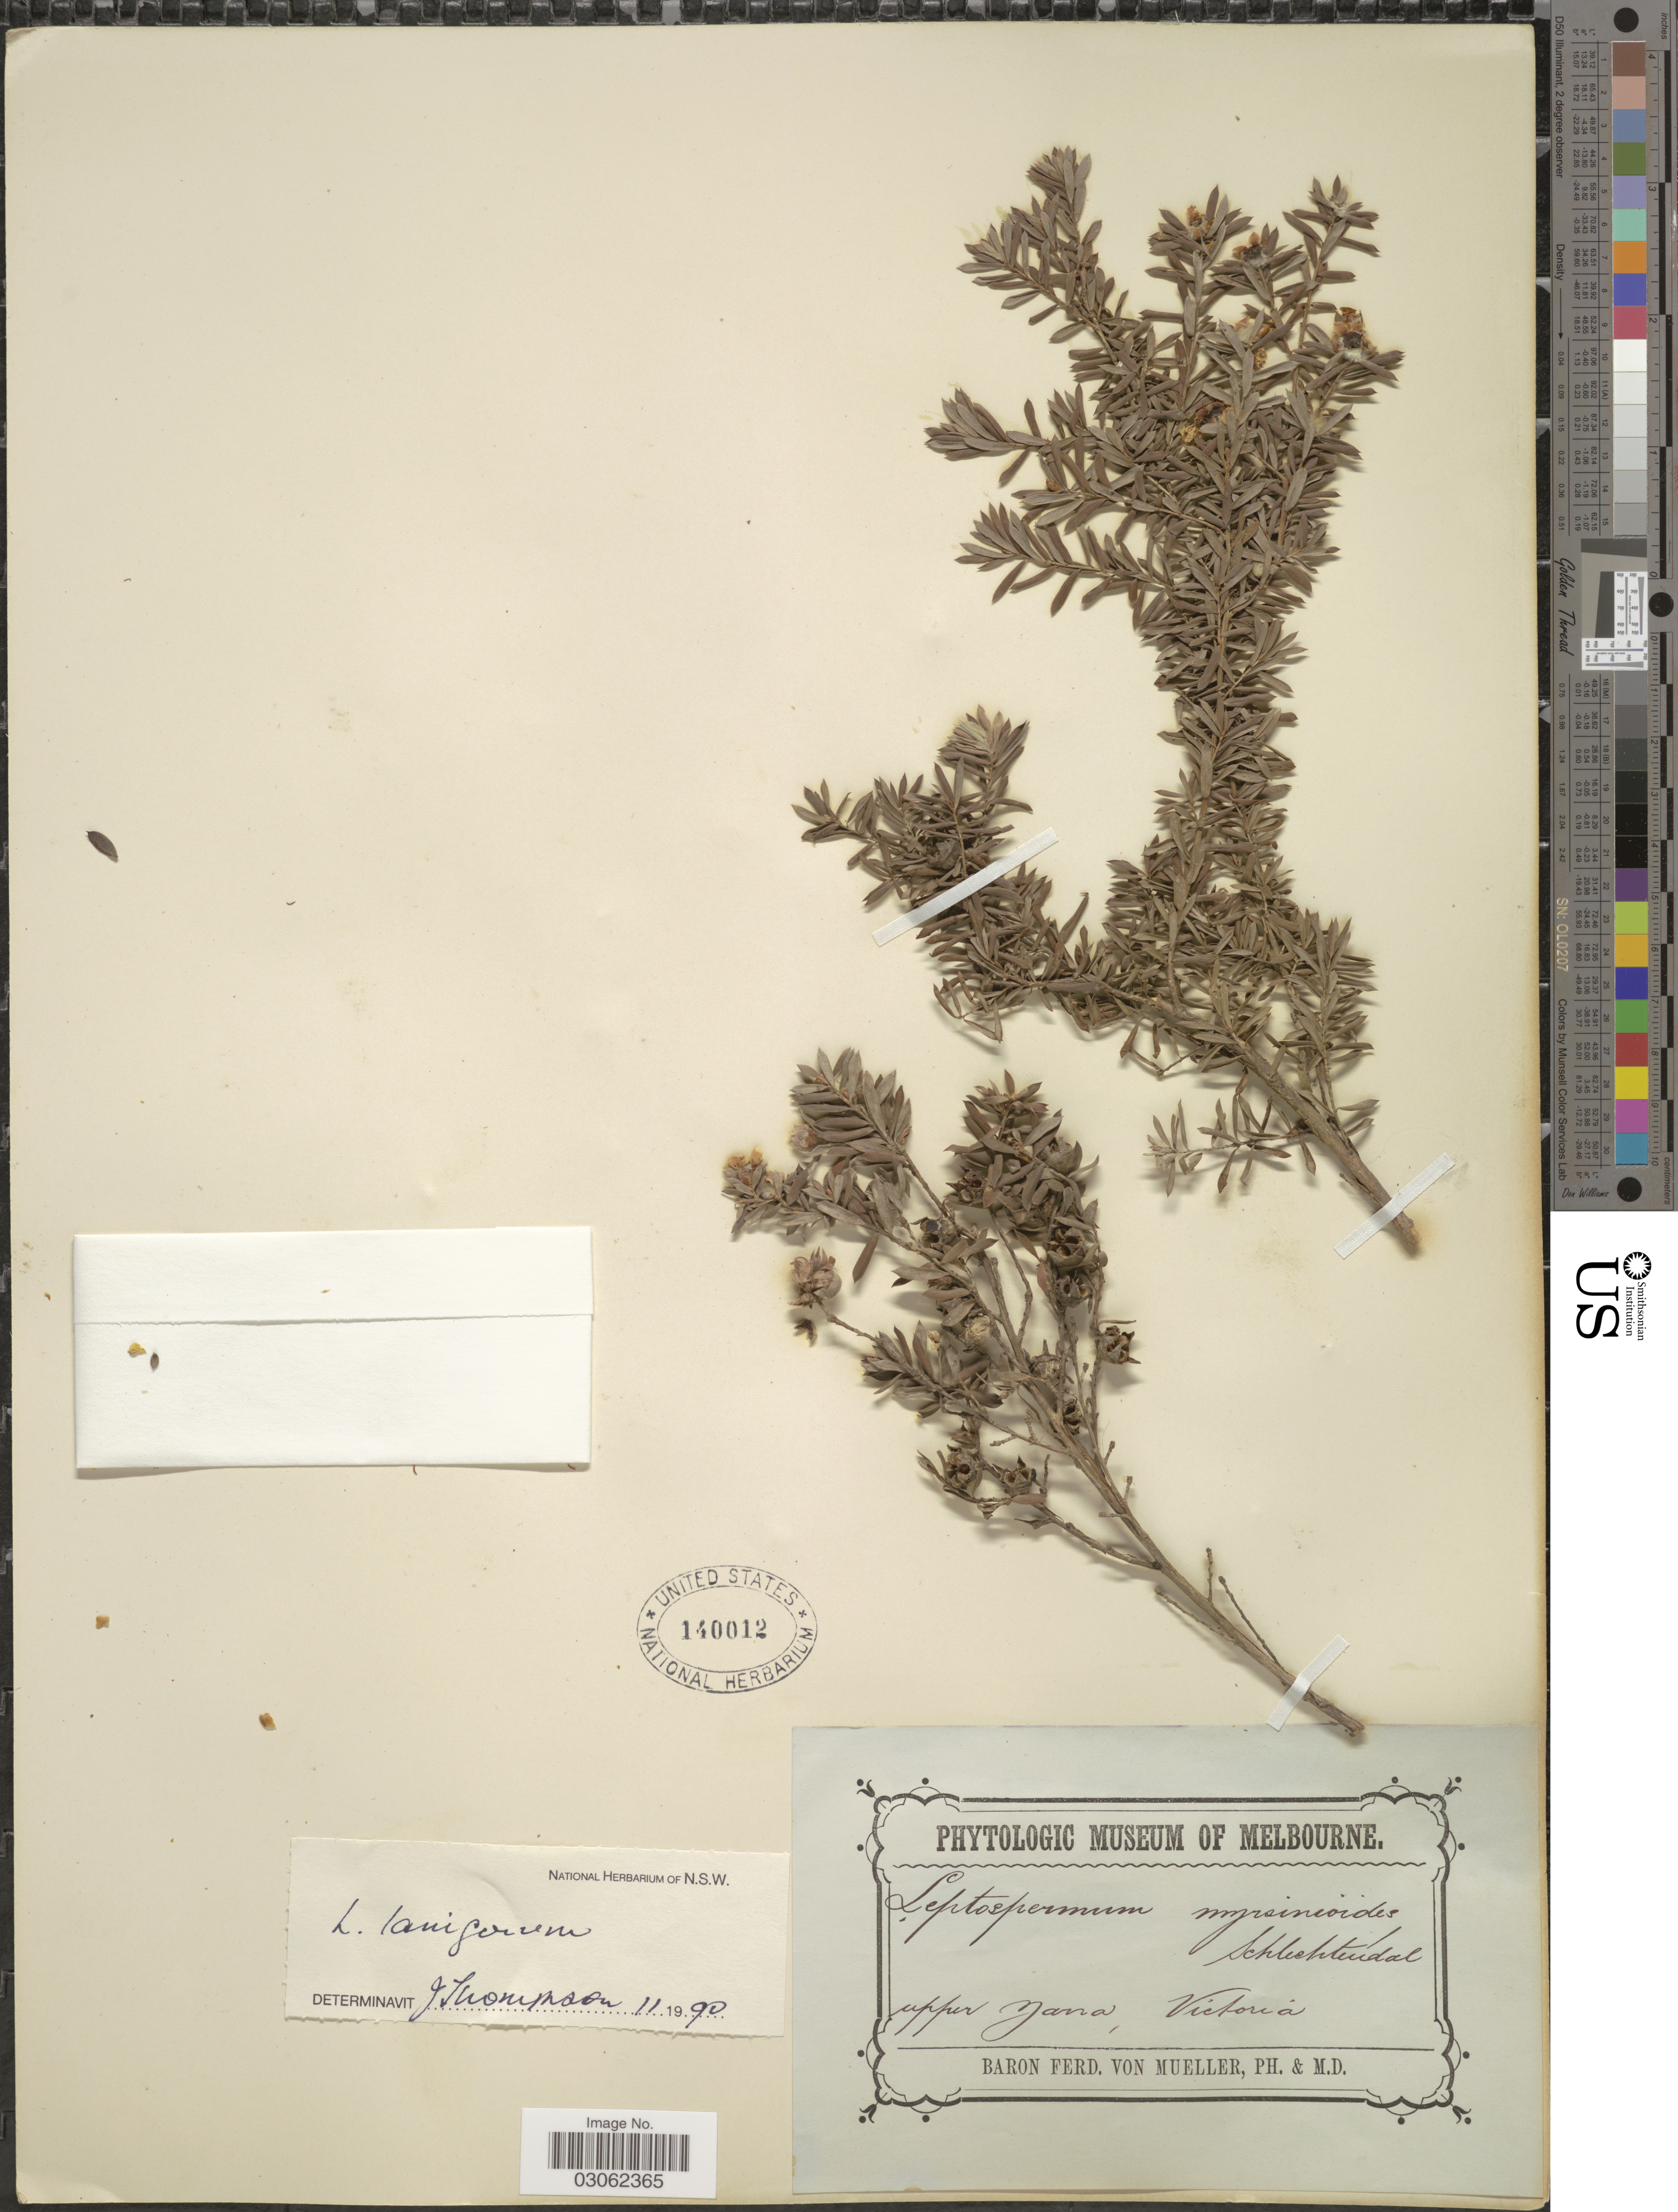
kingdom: Plantae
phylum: Tracheophyta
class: Magnoliopsida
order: Myrtales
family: Myrtaceae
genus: Leptospermum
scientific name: Leptospermum lanigerum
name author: (Aiton) Sm.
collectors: F. Mueller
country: Australia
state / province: Victoria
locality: Upper Yarra, Victoria.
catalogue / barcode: US 140012